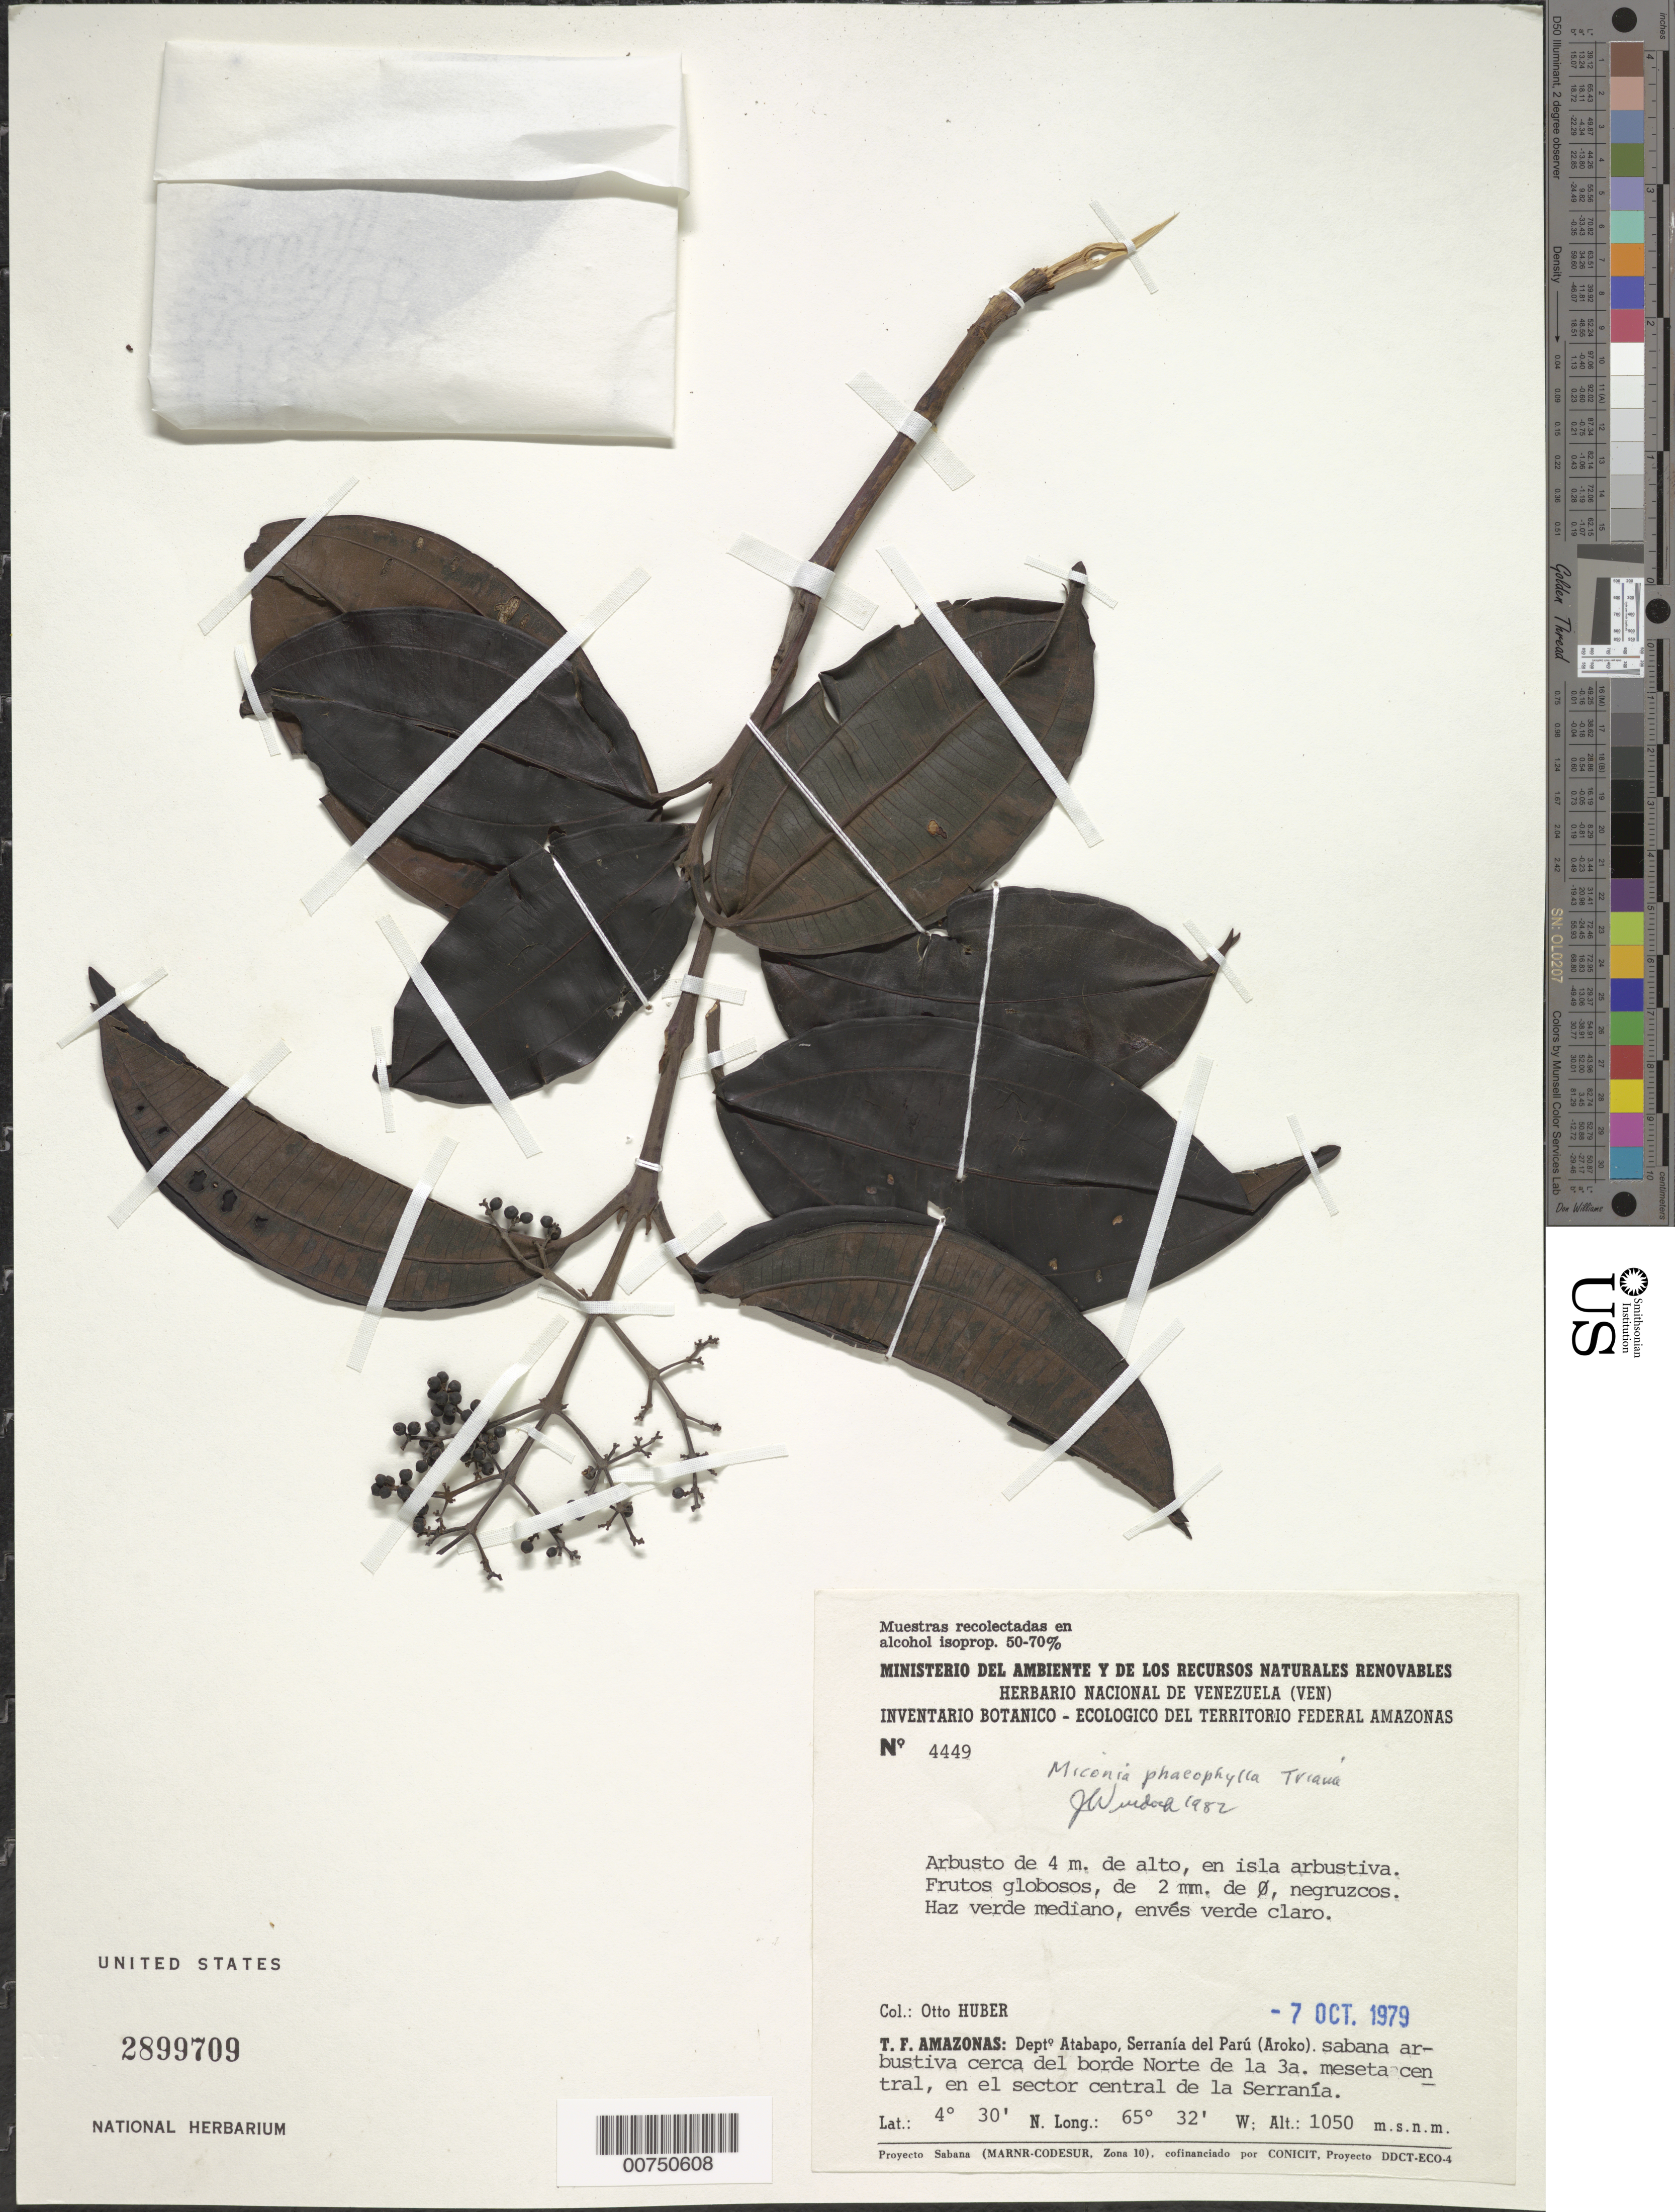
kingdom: Plantae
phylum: Tracheophyta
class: Magnoliopsida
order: Myrtales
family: Melastomataceae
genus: Miconia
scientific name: Miconia phaeophylla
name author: Triana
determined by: Wurdack, John J., (US), US (UNITED STATES)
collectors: O. Huber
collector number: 4449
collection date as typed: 7-Oct-79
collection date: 1979-10-07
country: Venezuela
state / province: Amazonas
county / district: Atabapo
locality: Serranía del Parú (Aroko), cerca del borde Norte de la 3a meseta central, el el sector central de la Serrania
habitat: Sabana arbustiva; en isla arbustiva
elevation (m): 1050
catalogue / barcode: US 2899709